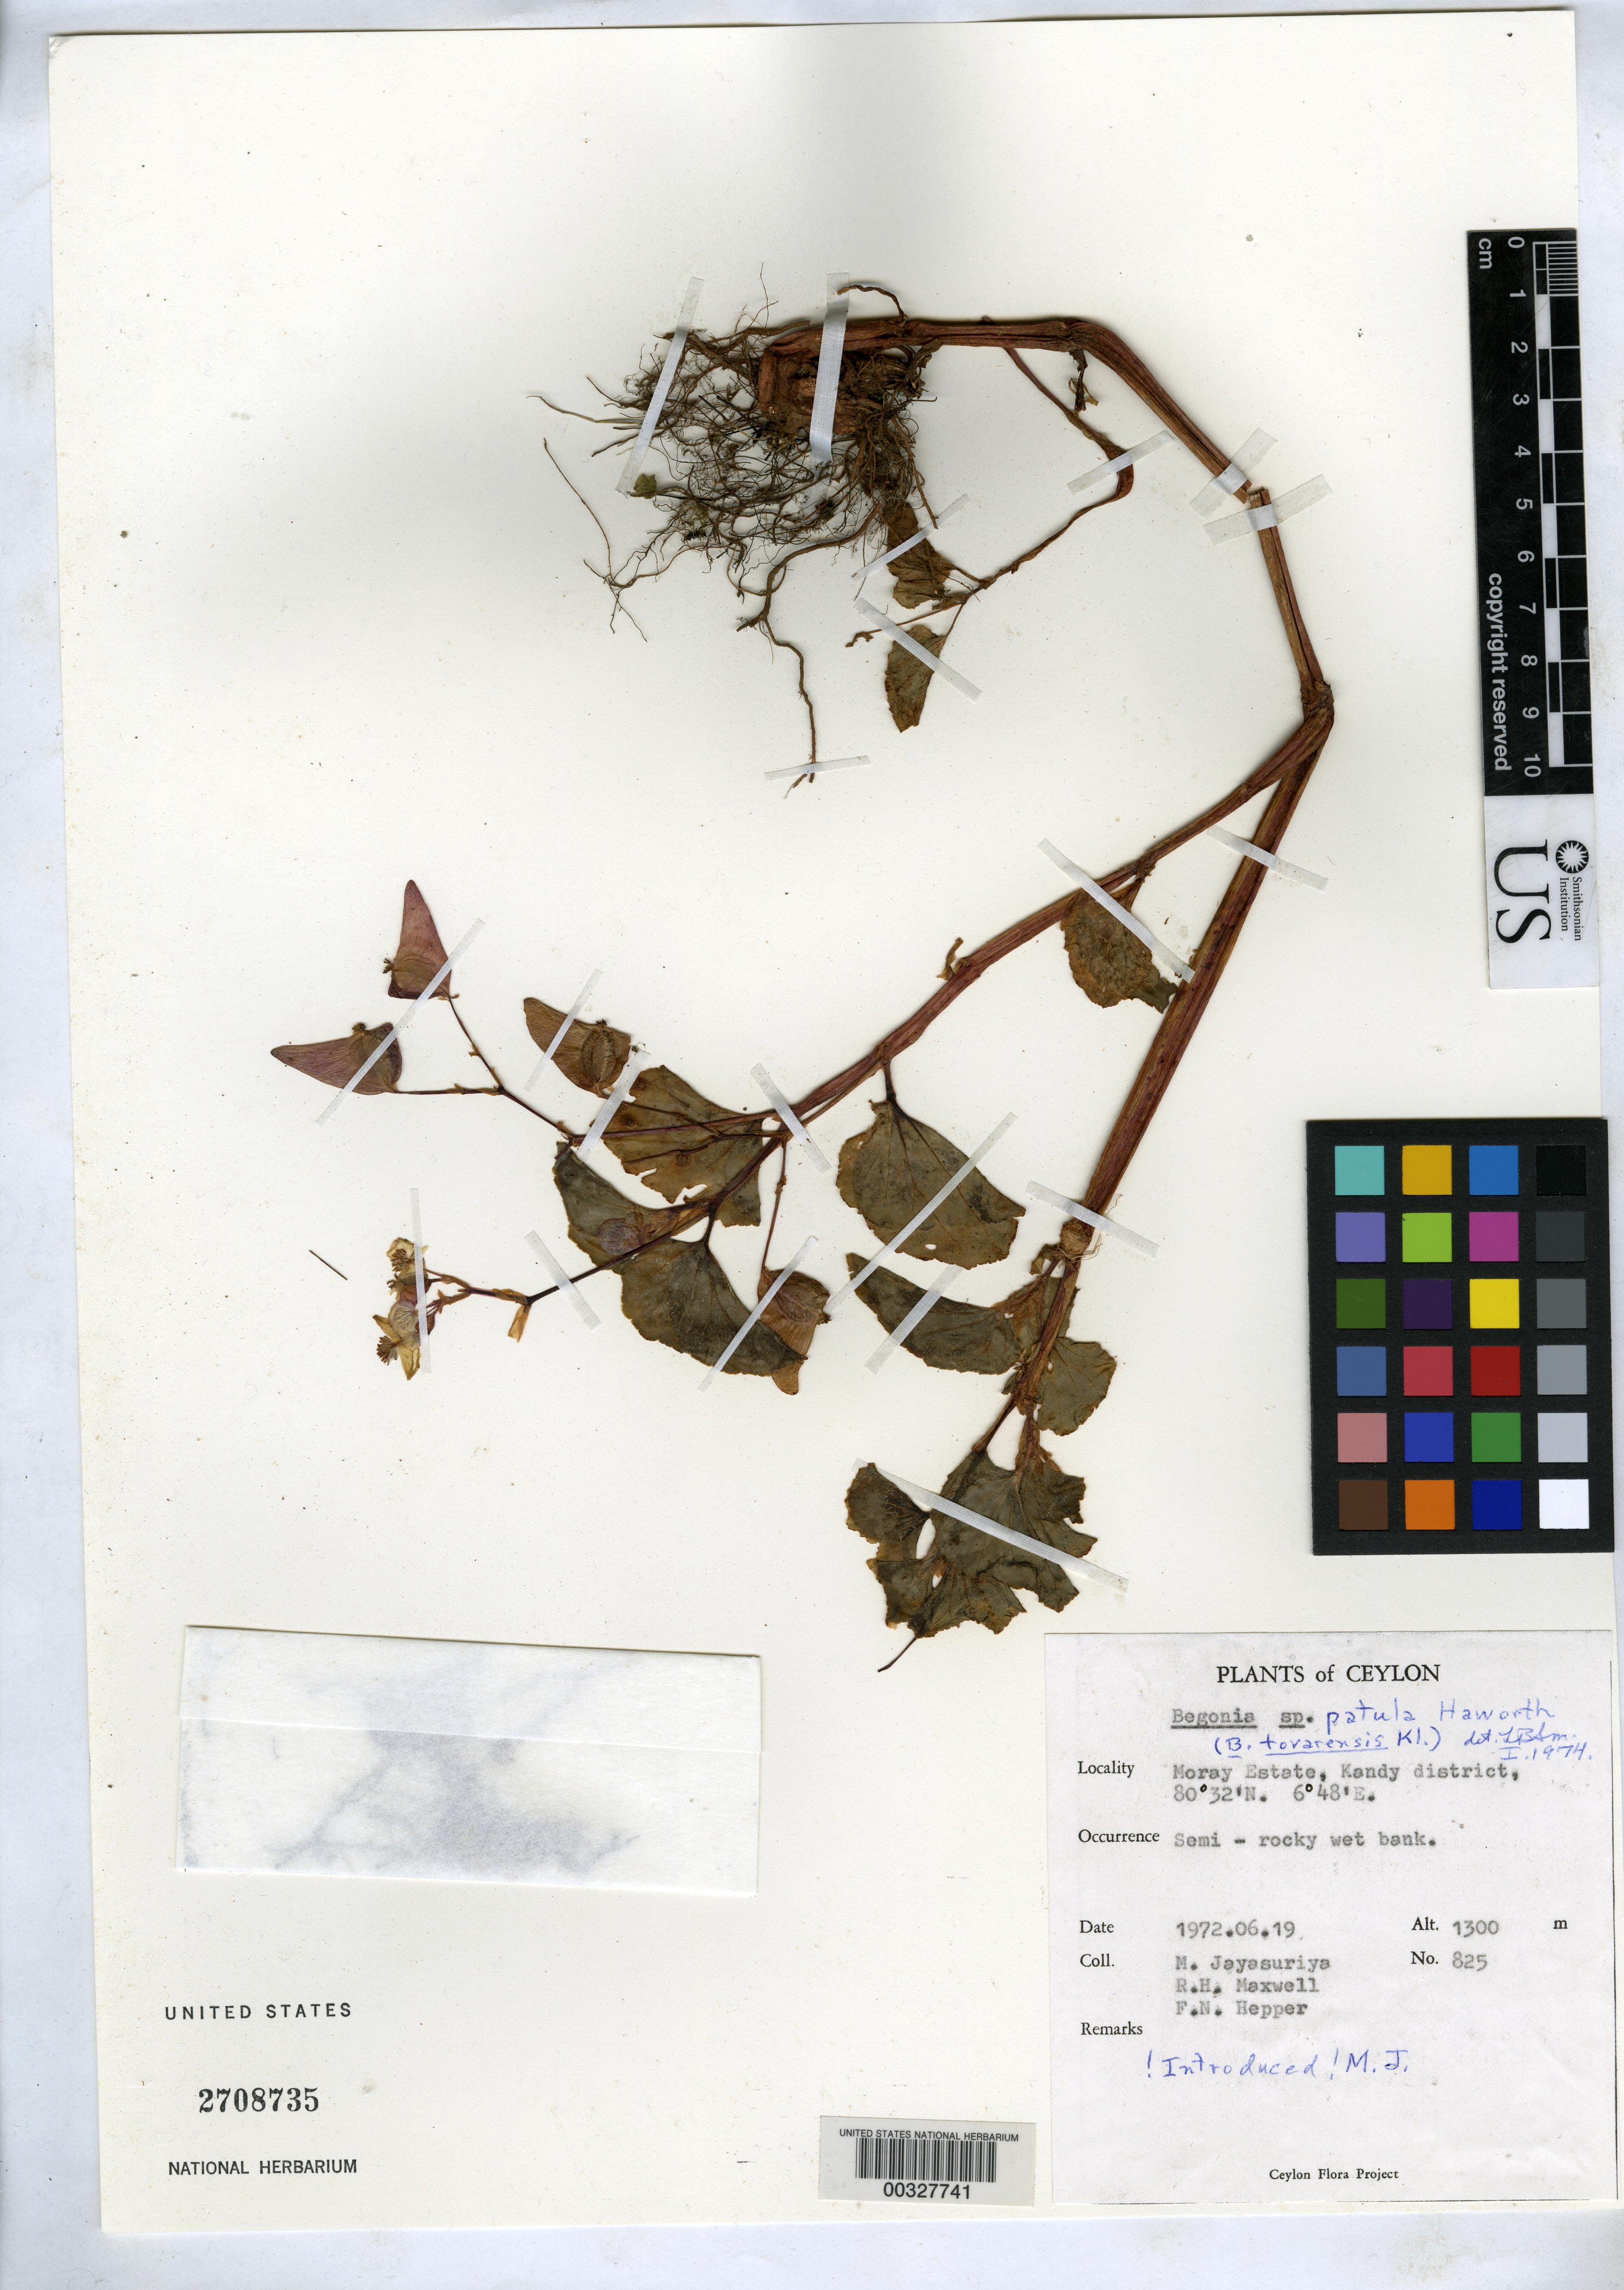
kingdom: Plantae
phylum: Tracheophyta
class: Magnoliopsida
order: Cucurbitales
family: Begoniaceae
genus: Begonia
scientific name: Begonia fischeri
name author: Schrank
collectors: A. H. Jayasuriya, R. H. Maxwell & F. Hepper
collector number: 825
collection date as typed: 19 Jun 1972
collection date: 1972-06-19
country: Sri Lanka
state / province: Central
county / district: Kandy Dist.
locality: Moray estate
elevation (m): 1300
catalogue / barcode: US 2708735